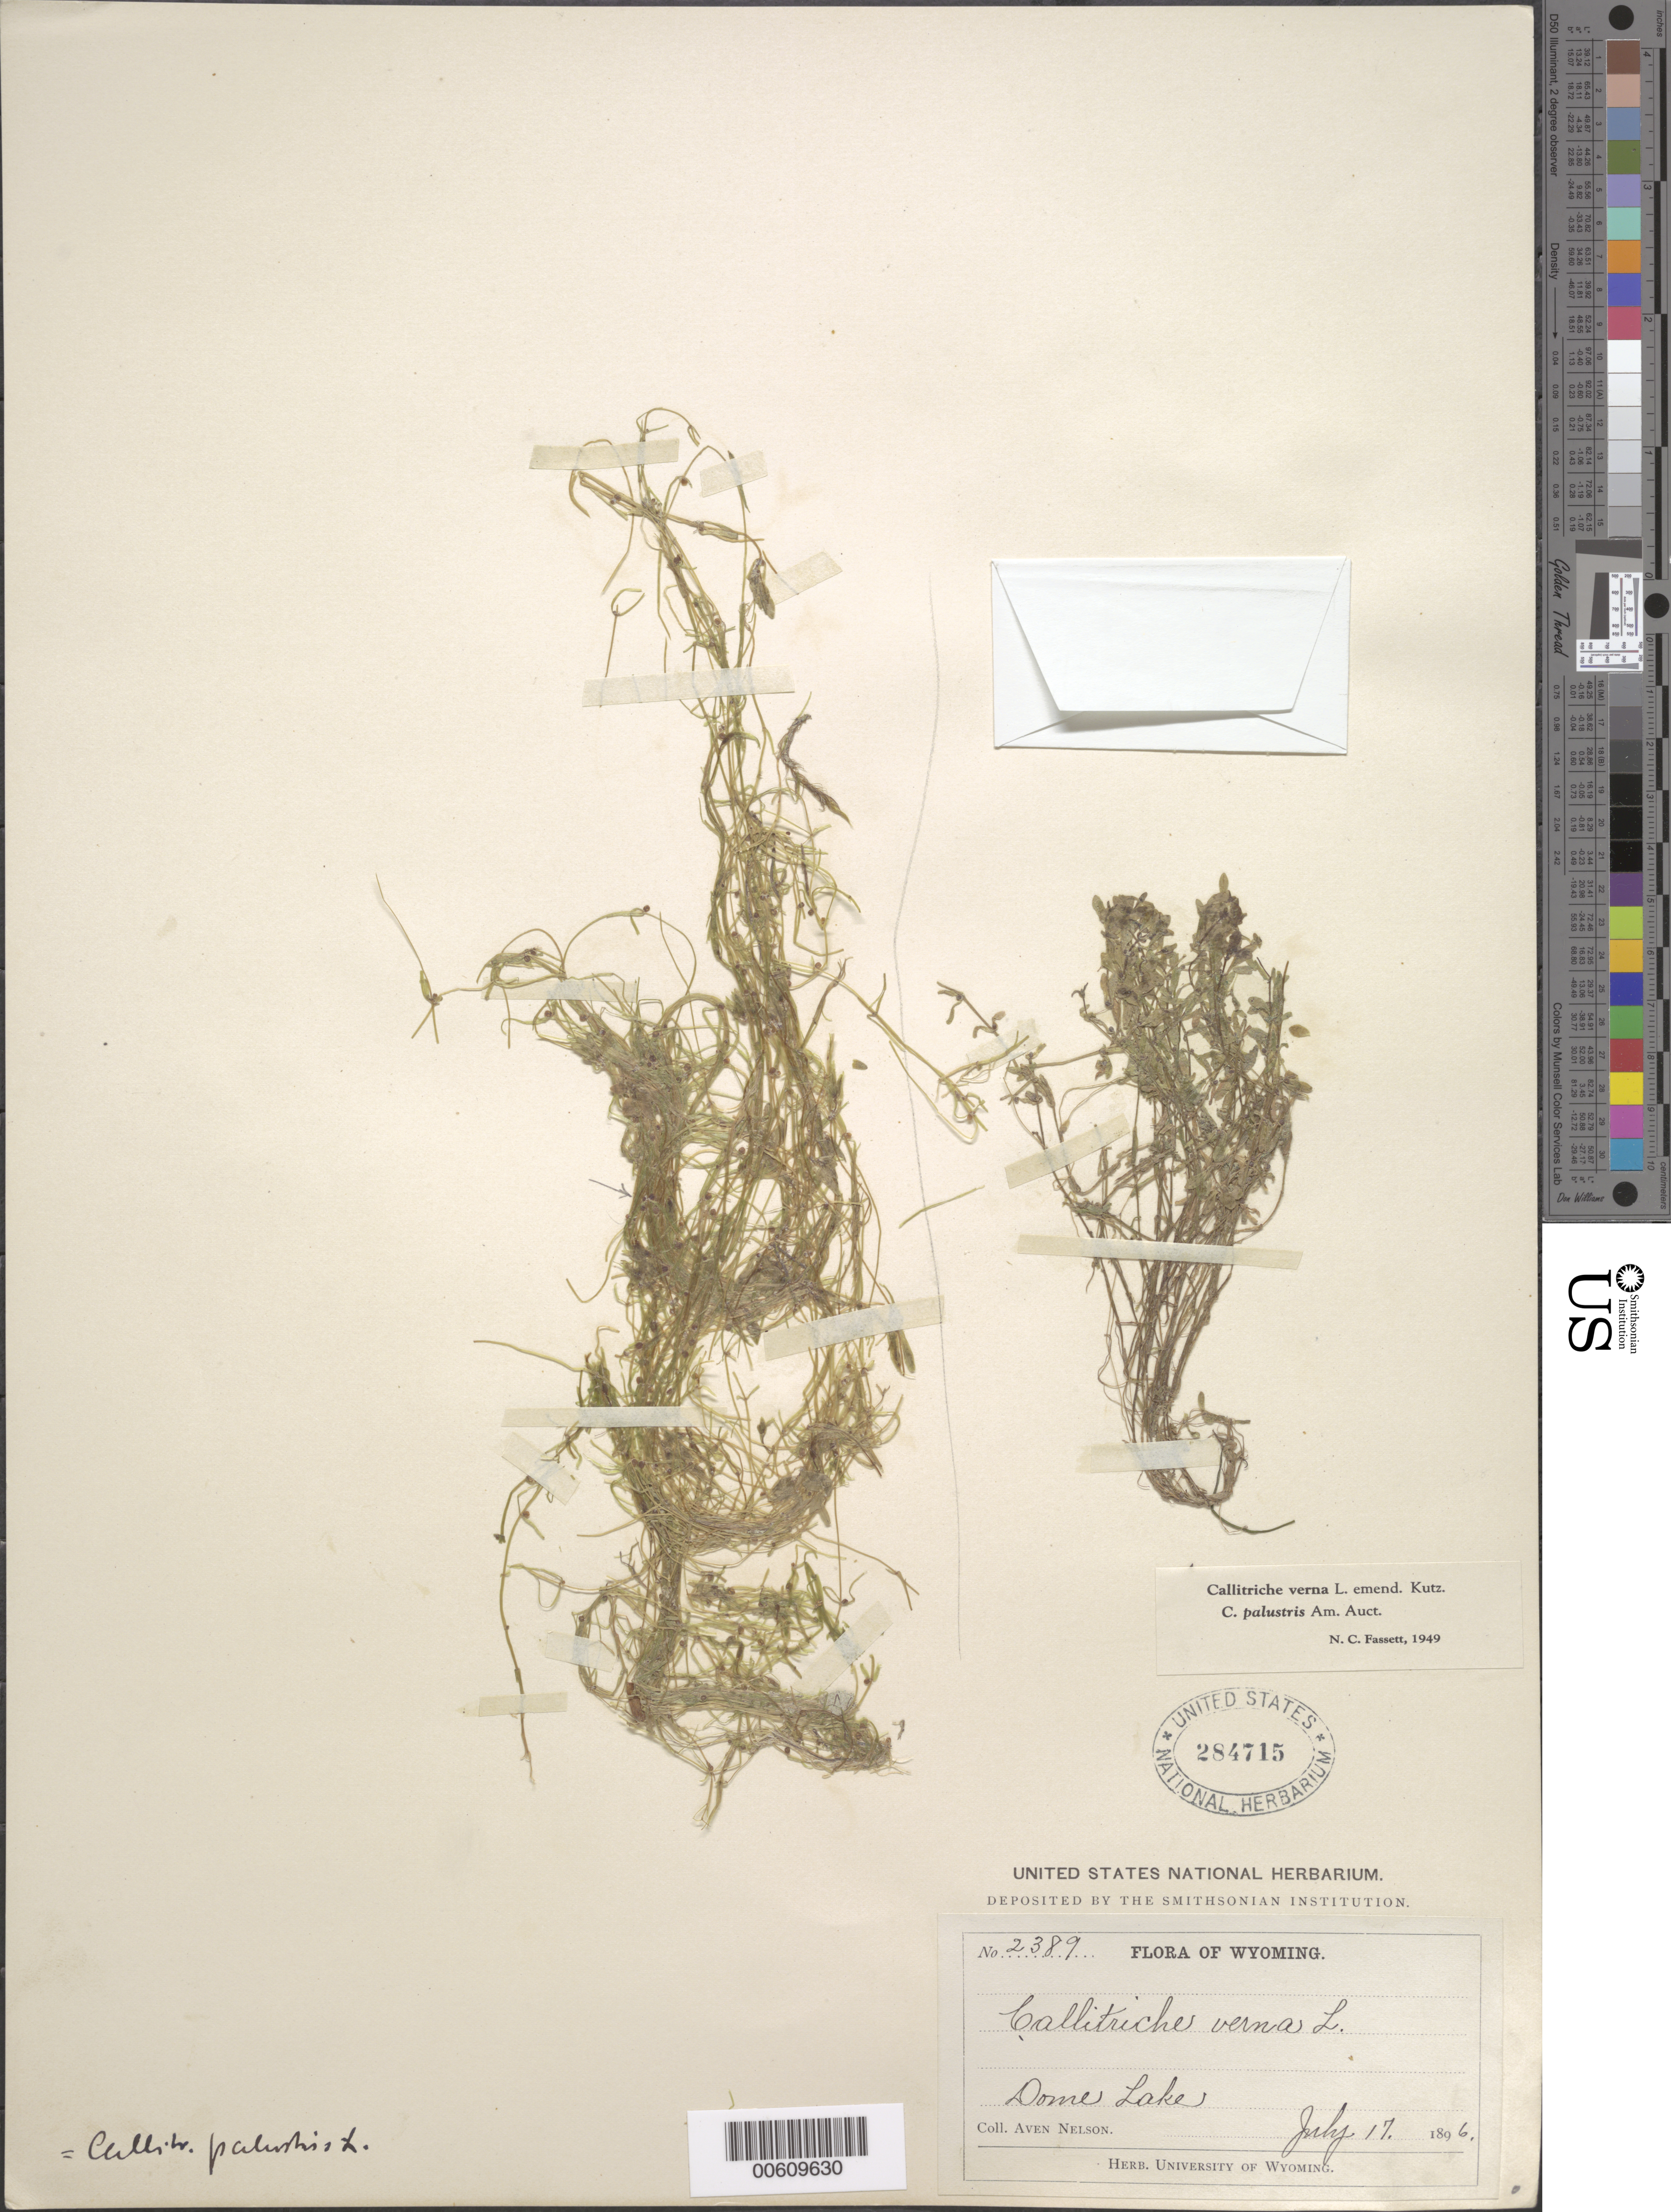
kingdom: Plantae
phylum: Tracheophyta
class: Magnoliopsida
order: Lamiales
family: Plantaginaceae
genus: Callitriche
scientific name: Callitriche verna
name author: L.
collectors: A. Nelson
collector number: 2389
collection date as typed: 17 Jul 1896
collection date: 1896-07-17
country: United States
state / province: Wyoming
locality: Dome Lake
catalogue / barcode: US 284715